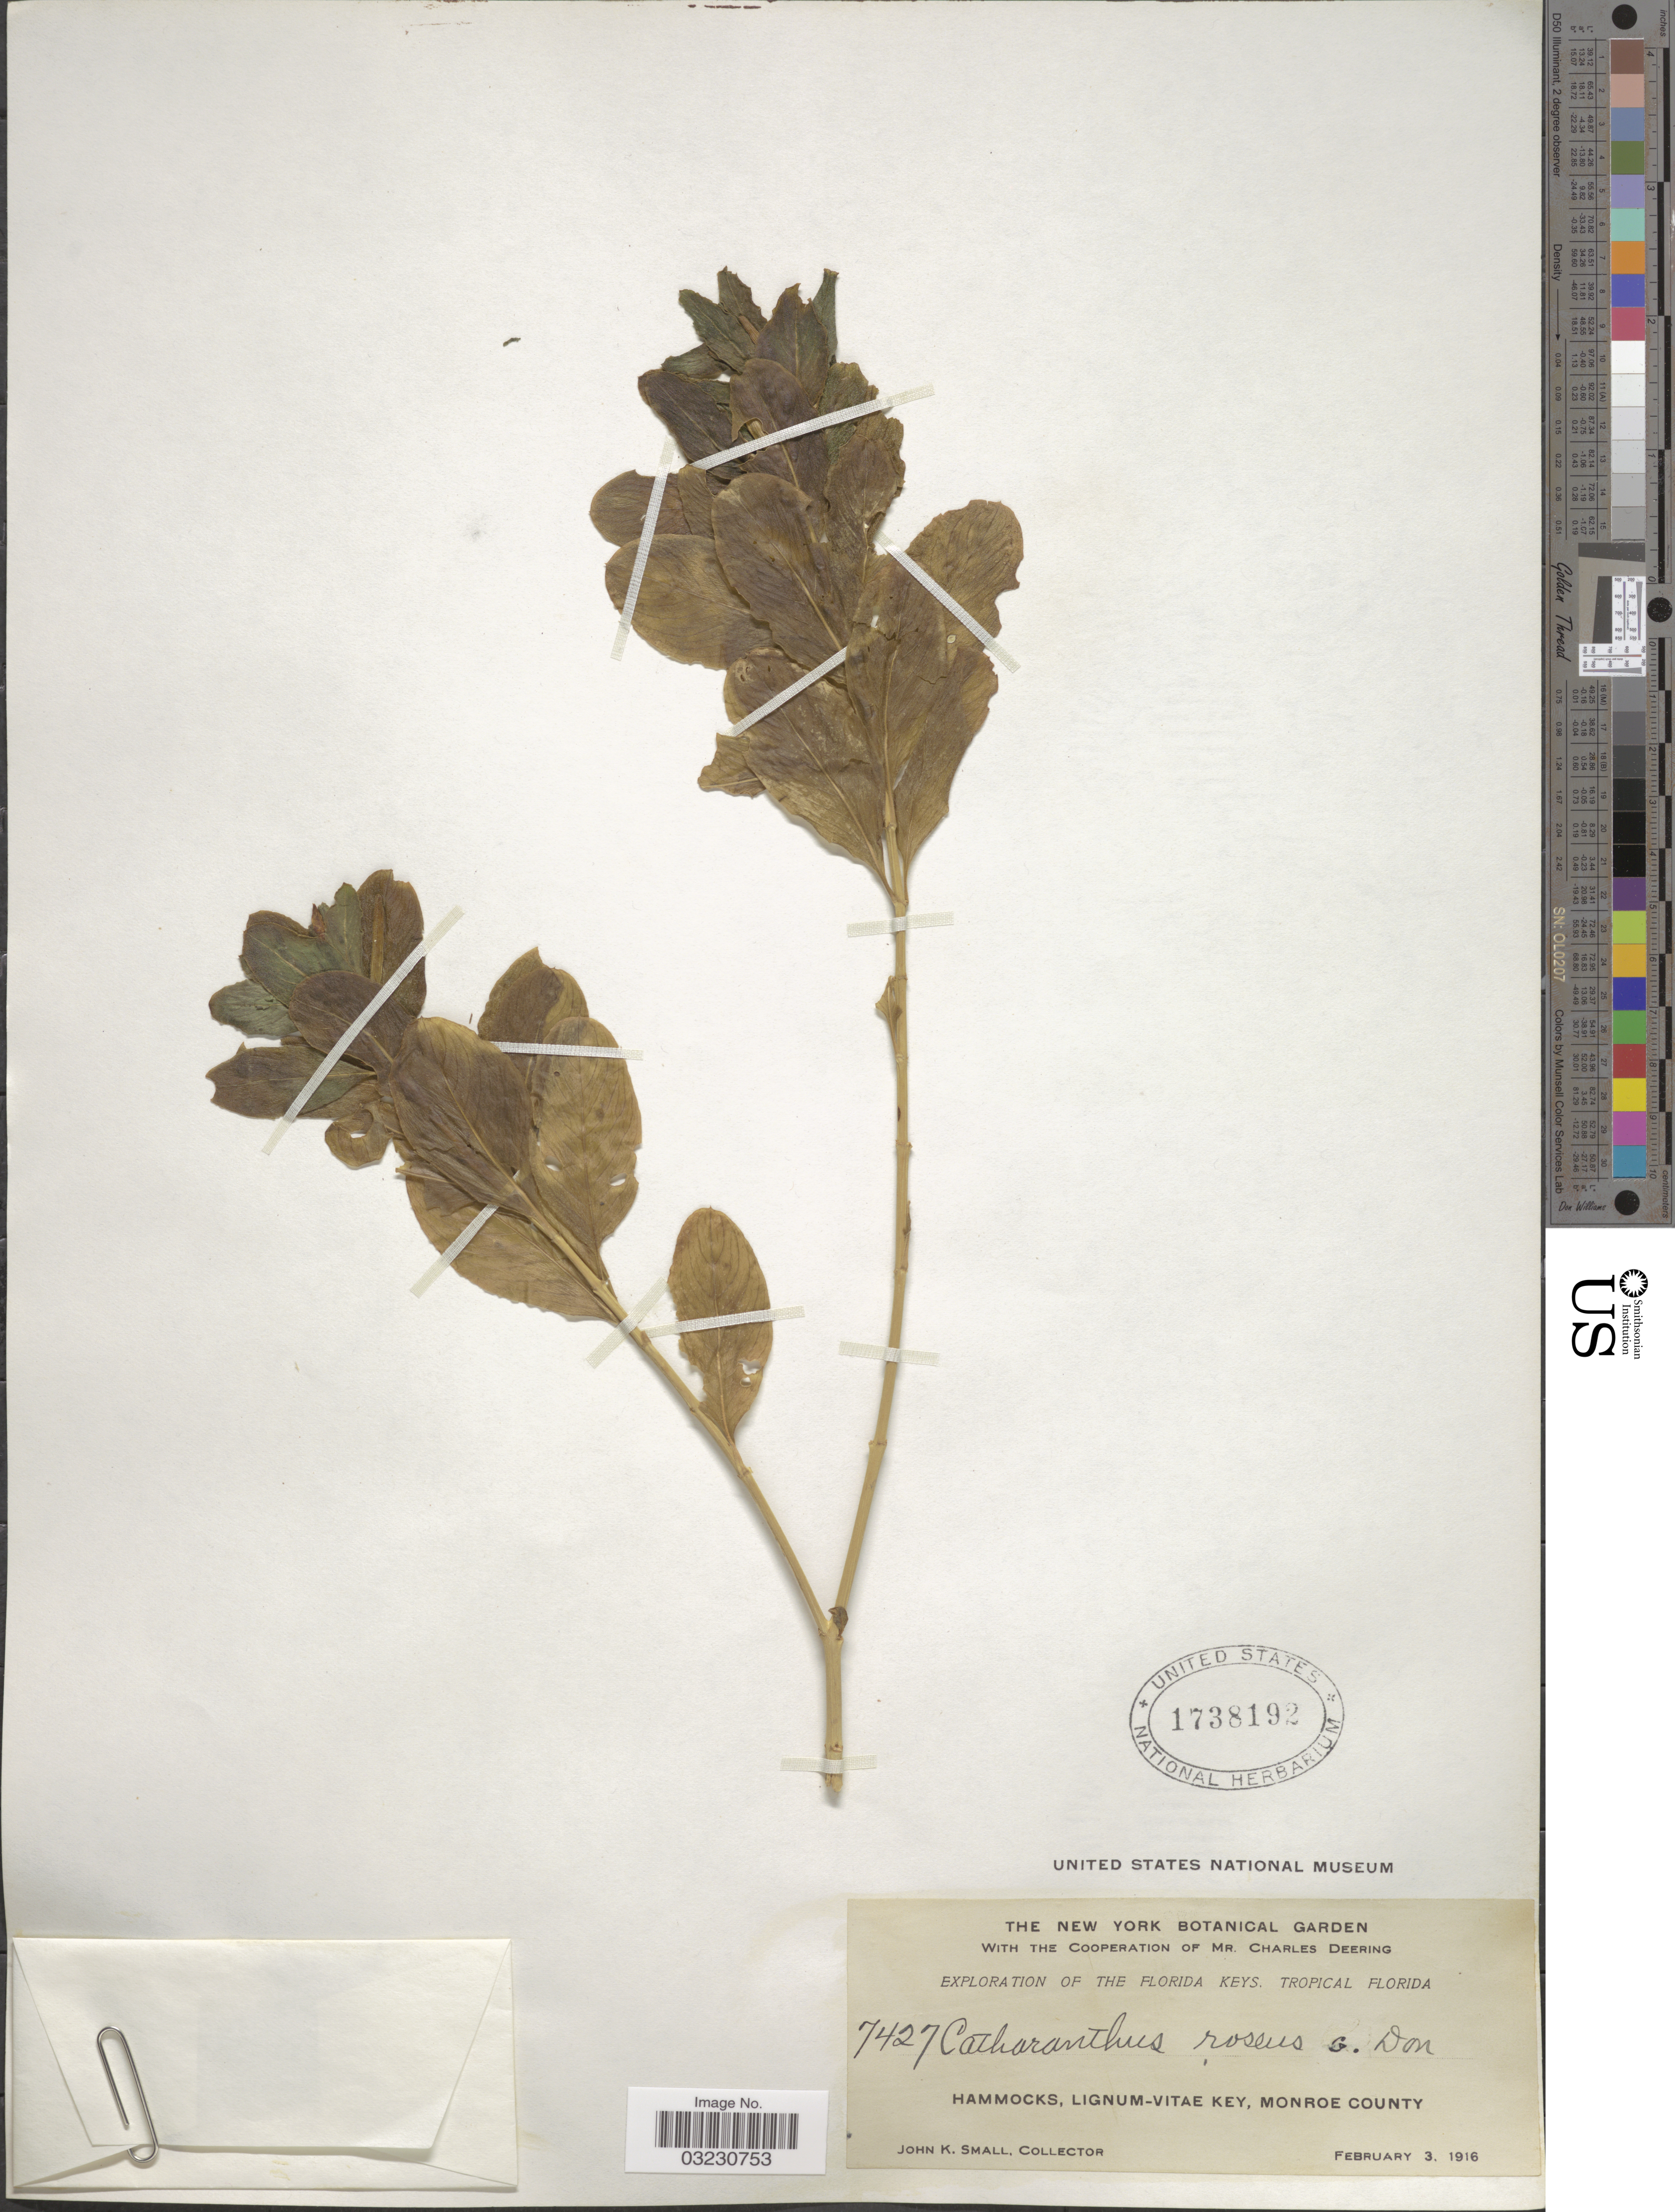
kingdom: Plantae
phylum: Tracheophyta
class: Magnoliopsida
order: Gentianales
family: Apocynaceae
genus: Catharanthus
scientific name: Catharanthus roseus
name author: (L.) G. Don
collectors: J. K. Small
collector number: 7427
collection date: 1916-02-03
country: United States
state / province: Florida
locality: The Florida Keys. Tropical Florida, Hammocks, Lignum-Vitae Key, Monroe County.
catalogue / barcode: US 1738192